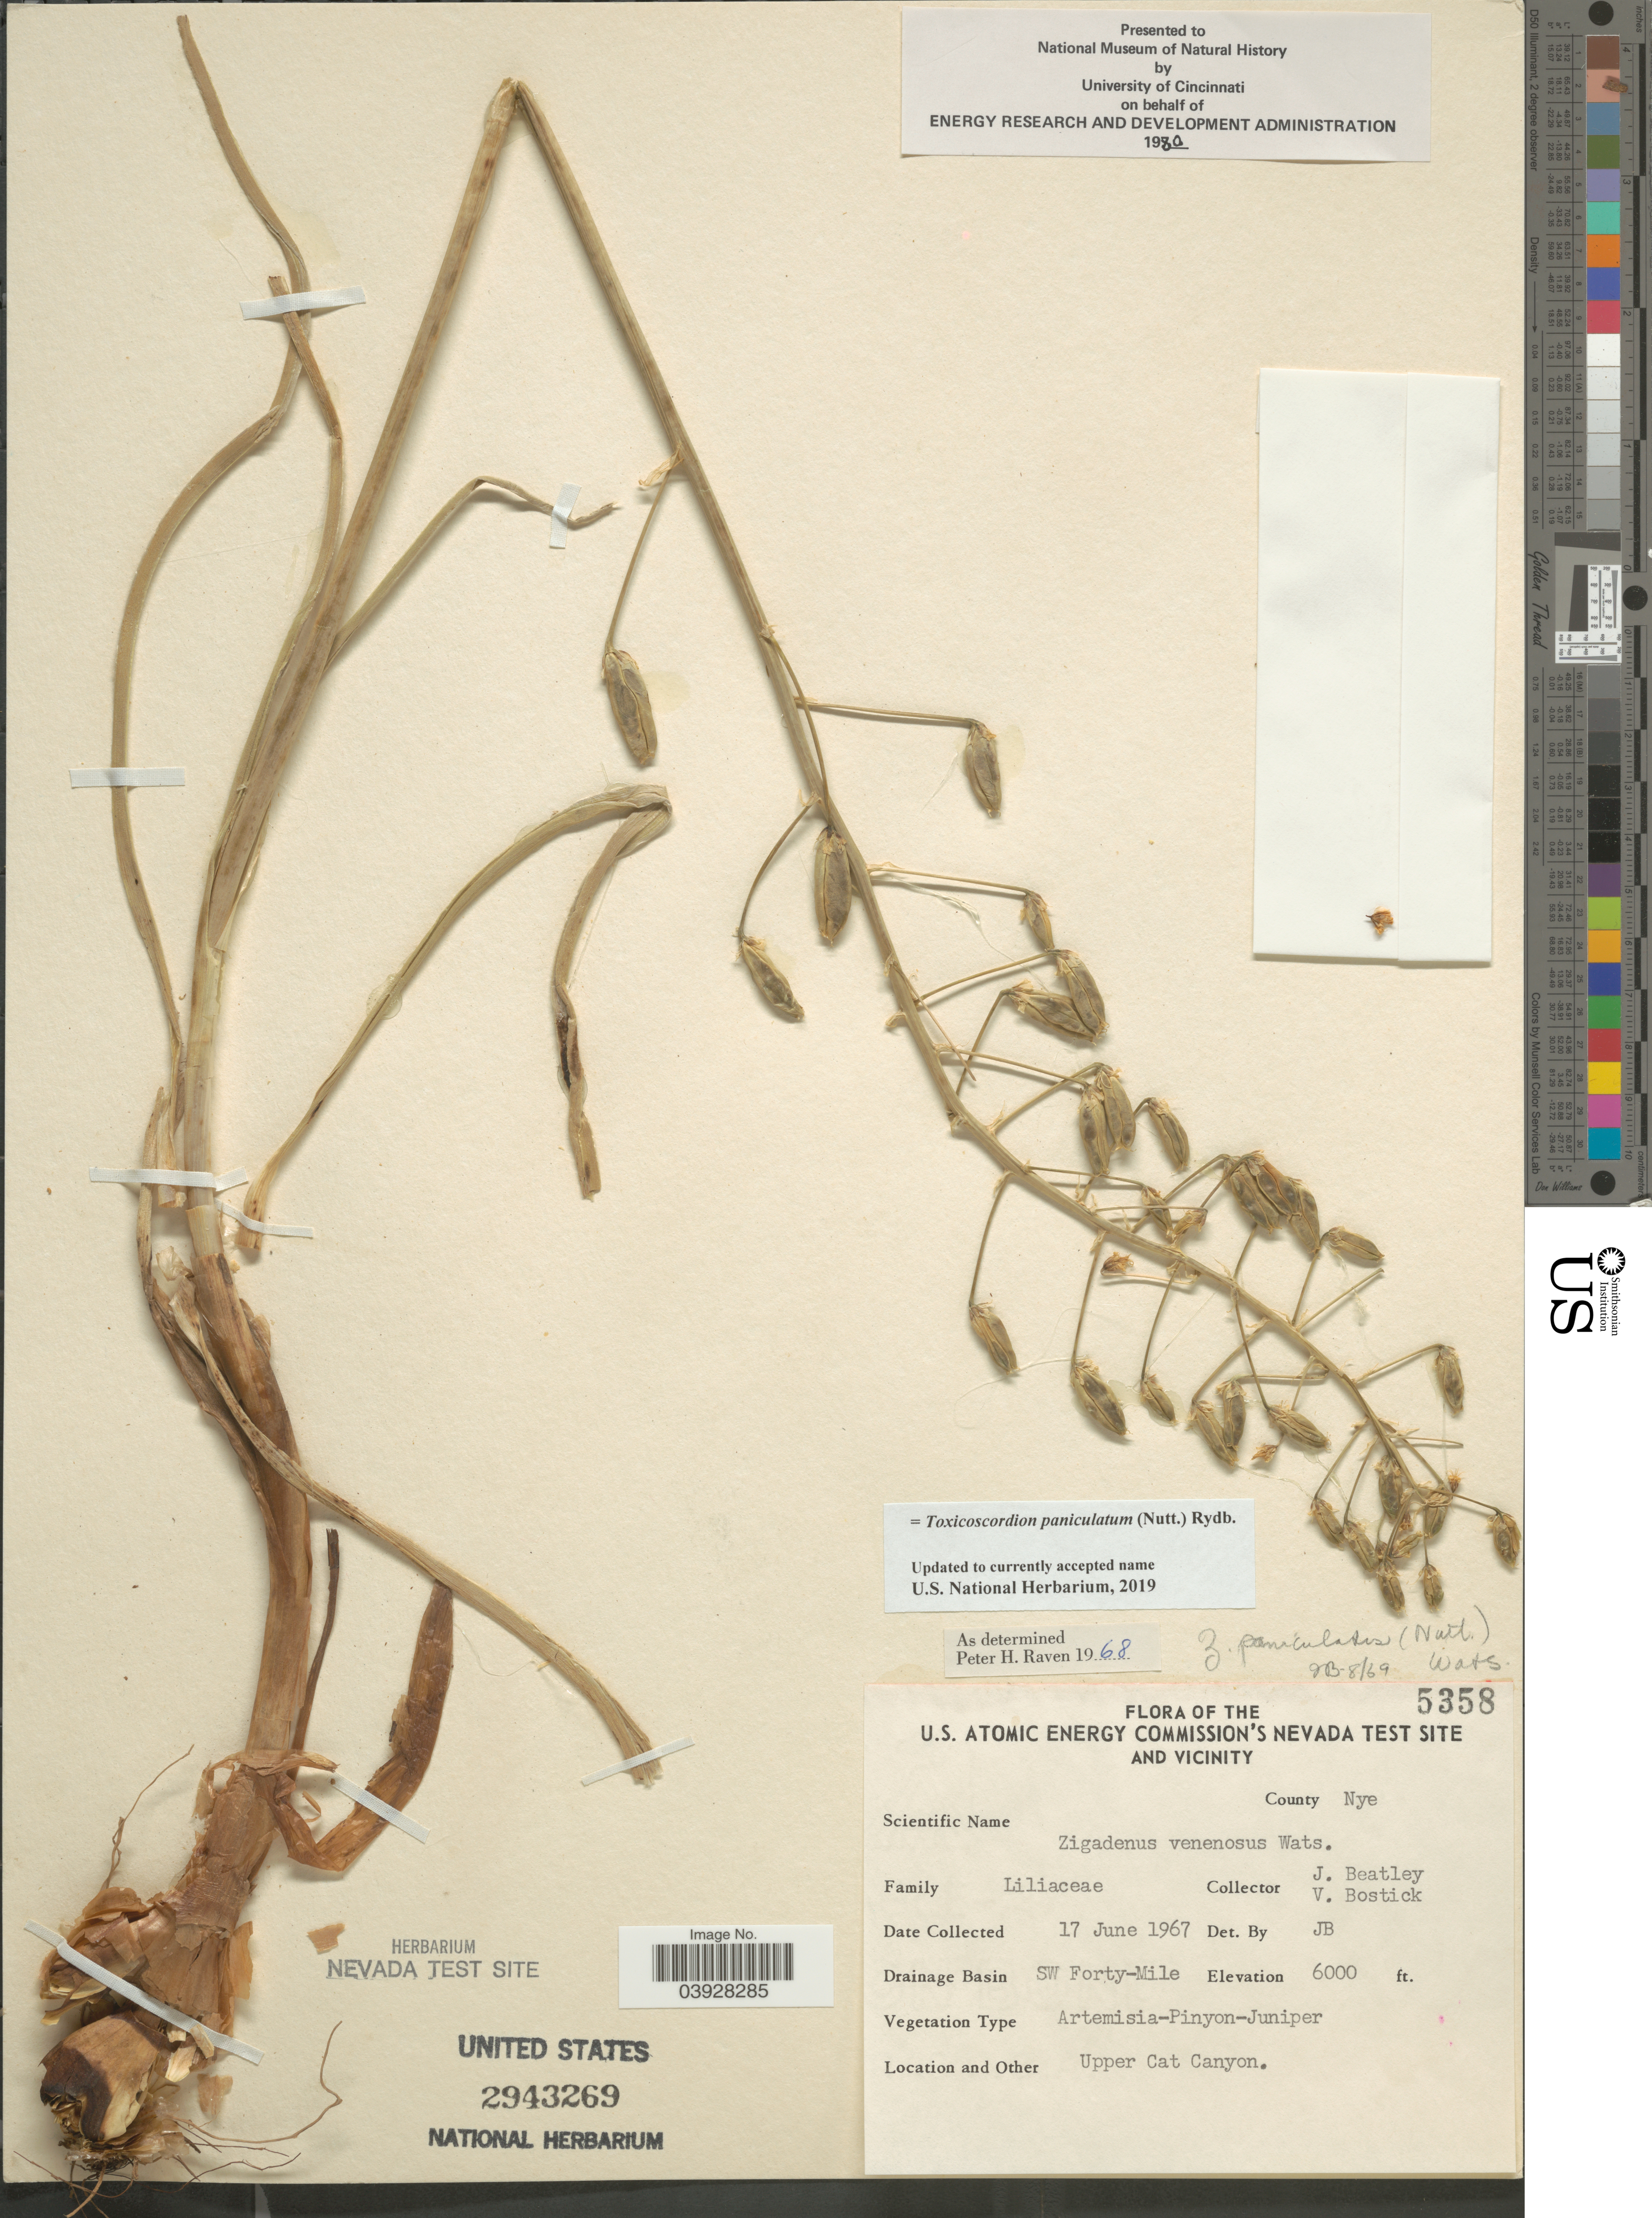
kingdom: Plantae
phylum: Tracheophyta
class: Liliopsida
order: Liliales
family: Melanthiaceae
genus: Toxicoscordion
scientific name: Toxicoscordion paniculatum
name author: (Nutt.) Rydb.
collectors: J. C. Beatley & V. Bostick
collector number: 5358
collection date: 1967-06-17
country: United States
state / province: Nevada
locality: U.S. Atomic Energy Commission's Nevada Test Site and Vicinity. County Nye. Drainage Basin SW Forty-Mile. Upper Cat Canyon.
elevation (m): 1829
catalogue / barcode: US 2943269